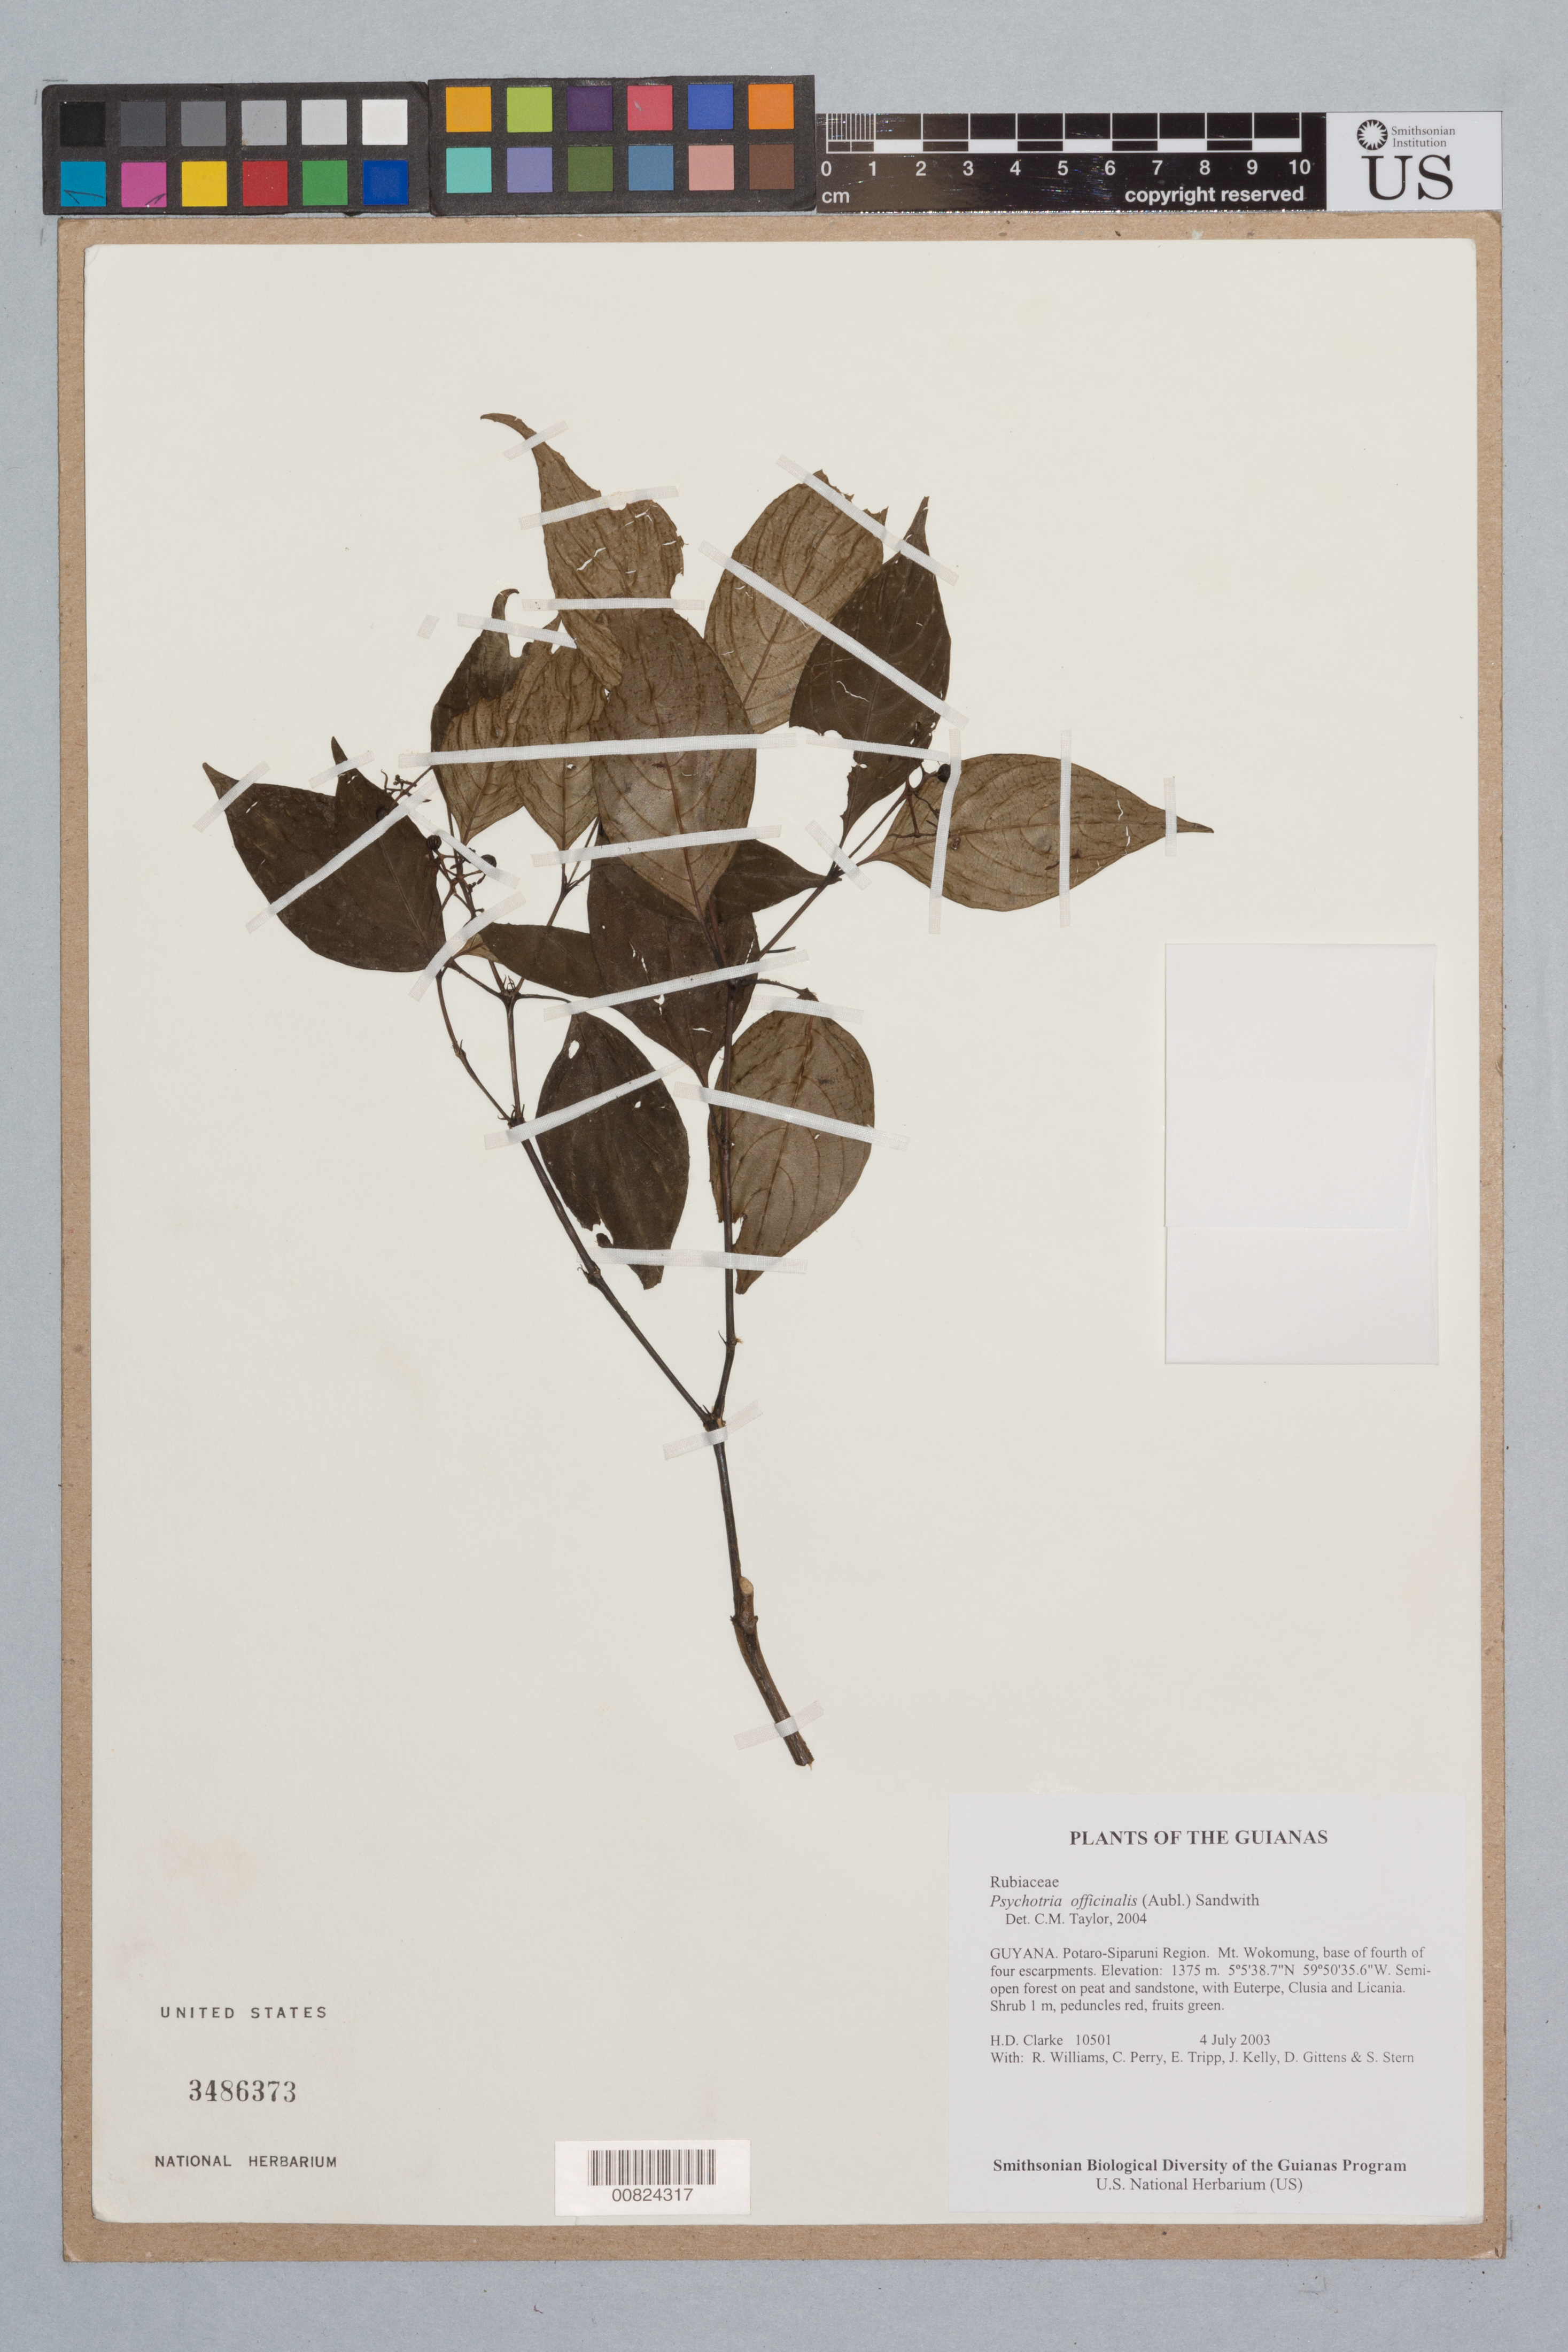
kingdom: Plantae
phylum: Tracheophyta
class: Magnoliopsida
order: Gentianales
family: Rubiaceae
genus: Palicourea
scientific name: Palicourea tenerior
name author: (Cham.) Delprete & J.H. Kirkbr.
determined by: Kirkbride, J. H., Jr.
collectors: H. D. Clarke, R. Williams, C. Perry, E. Tripp, J. Kelly, D. Gittens & S. R. Stern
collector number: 10501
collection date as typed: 4 July 2003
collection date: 2003-07-04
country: Guyana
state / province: Potaro-Siparuni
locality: Mt. Wokomung, base of fourth of four escarpments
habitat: Semi-open forest on peat and sandstone, with Euterpe, Clusia and Licania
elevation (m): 1375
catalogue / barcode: US 3486373